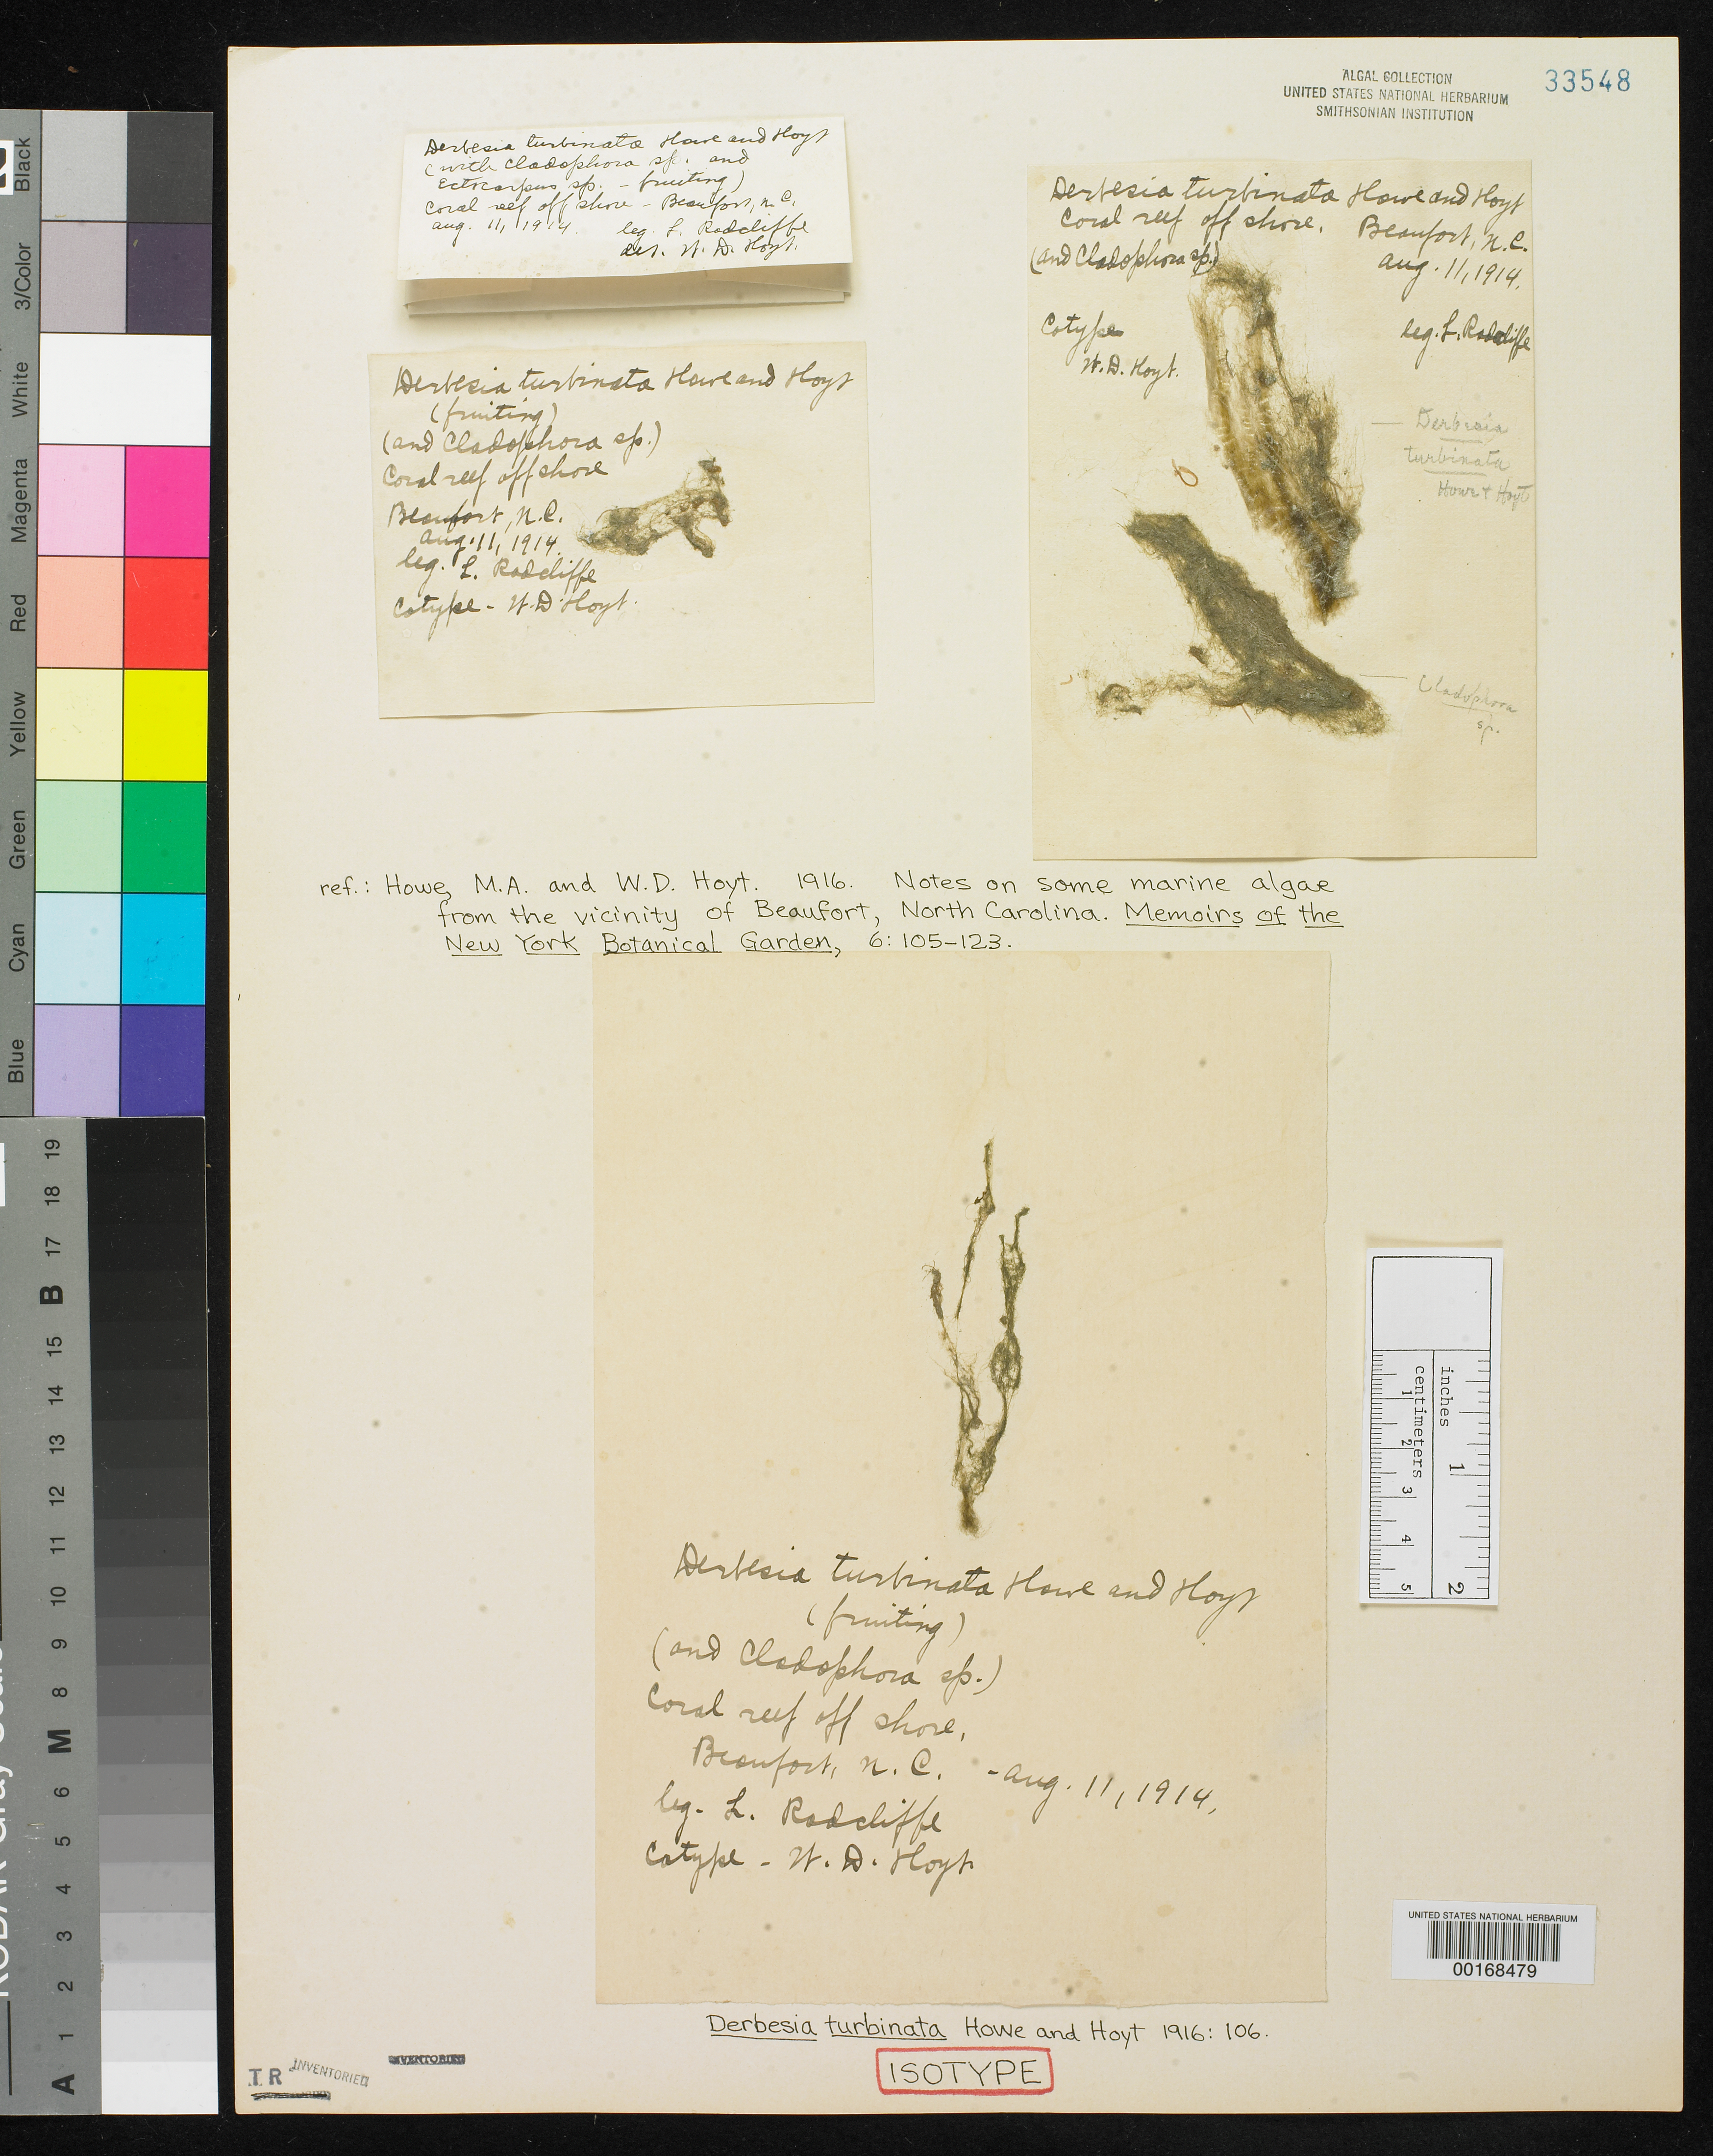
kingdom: Plantae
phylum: Chlorophyta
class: Ulvophyceae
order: Bryopsidales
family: Derbesiaceae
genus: Derbesia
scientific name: Derbesia turbinata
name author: M. Howe & Hoyt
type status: Isotype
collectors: L. Radcliffe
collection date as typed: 11 Aug 1914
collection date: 1914-08-11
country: United States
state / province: North Carolina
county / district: Carteret County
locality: Coral reef off Beaufort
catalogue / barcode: US 33548